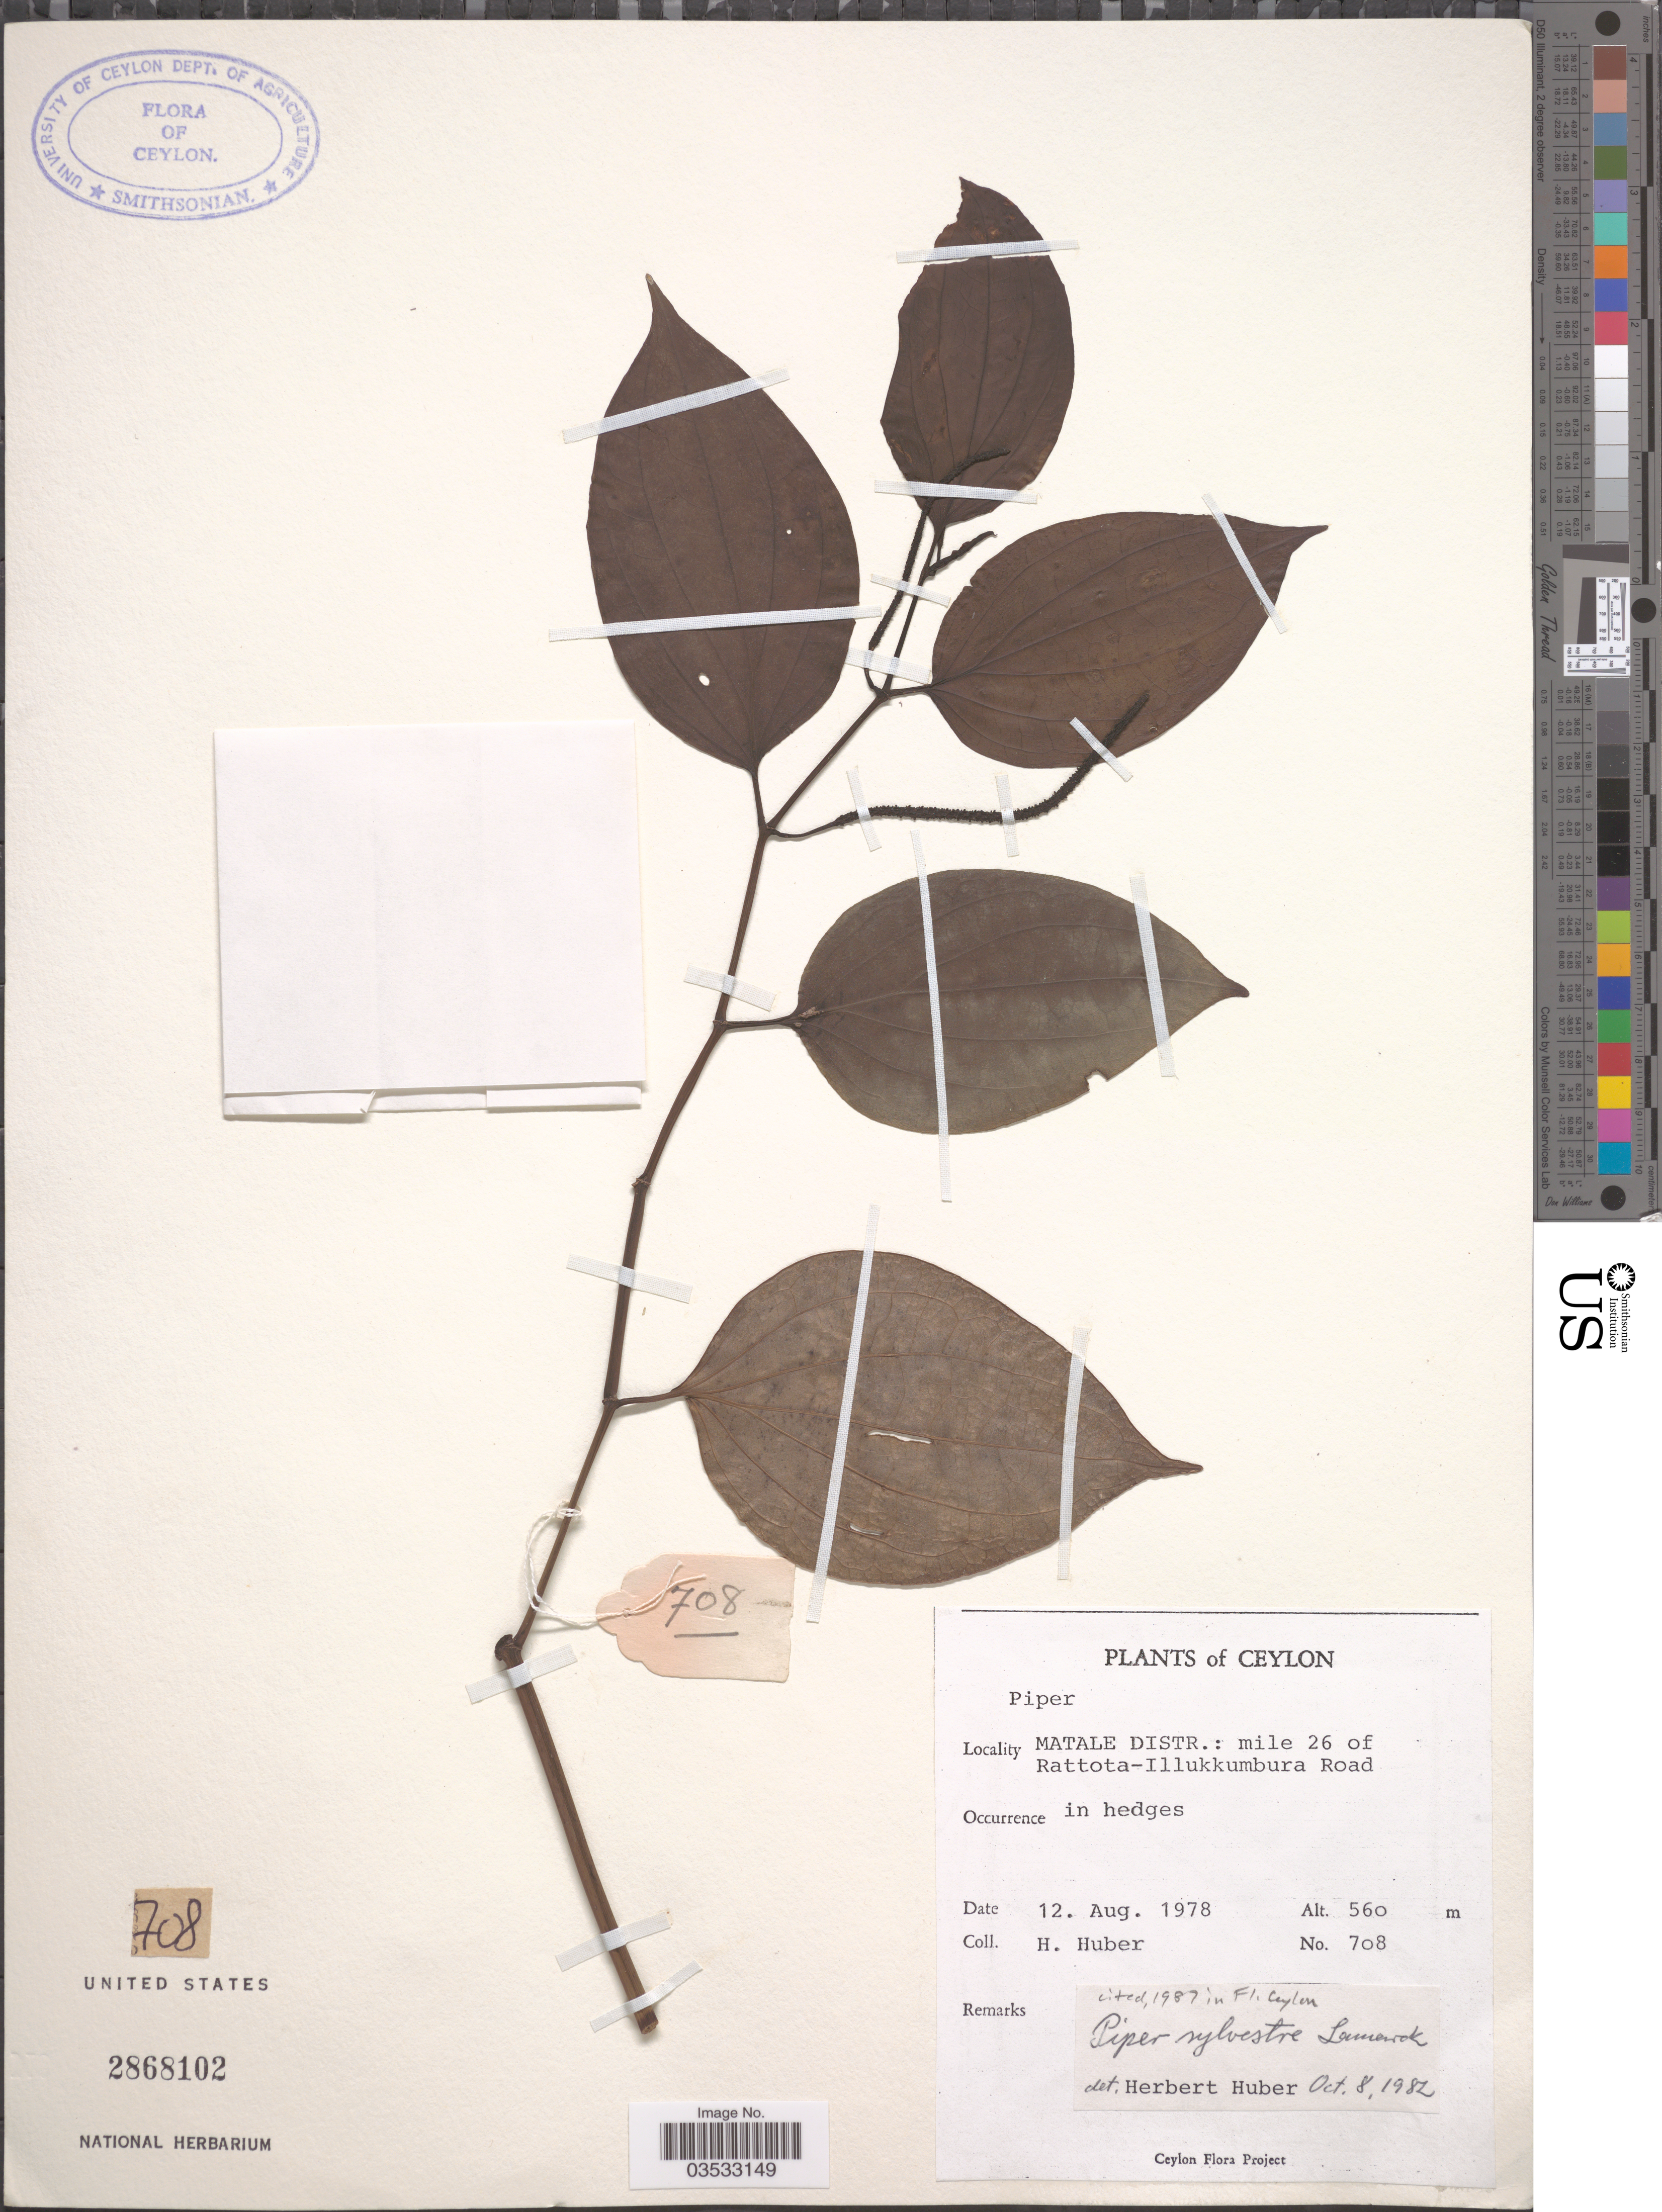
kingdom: Plantae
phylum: Tracheophyta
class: Magnoliopsida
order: Piperales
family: Piperaceae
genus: Piper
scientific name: Piper sylvestre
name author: Lour.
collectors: H. Huber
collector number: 708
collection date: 1978-08-12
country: Sri Lanka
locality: Ceylon. Matale Distr.: mile 26 of Rattota-Illukkumbura Road.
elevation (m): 560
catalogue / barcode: US 2868102